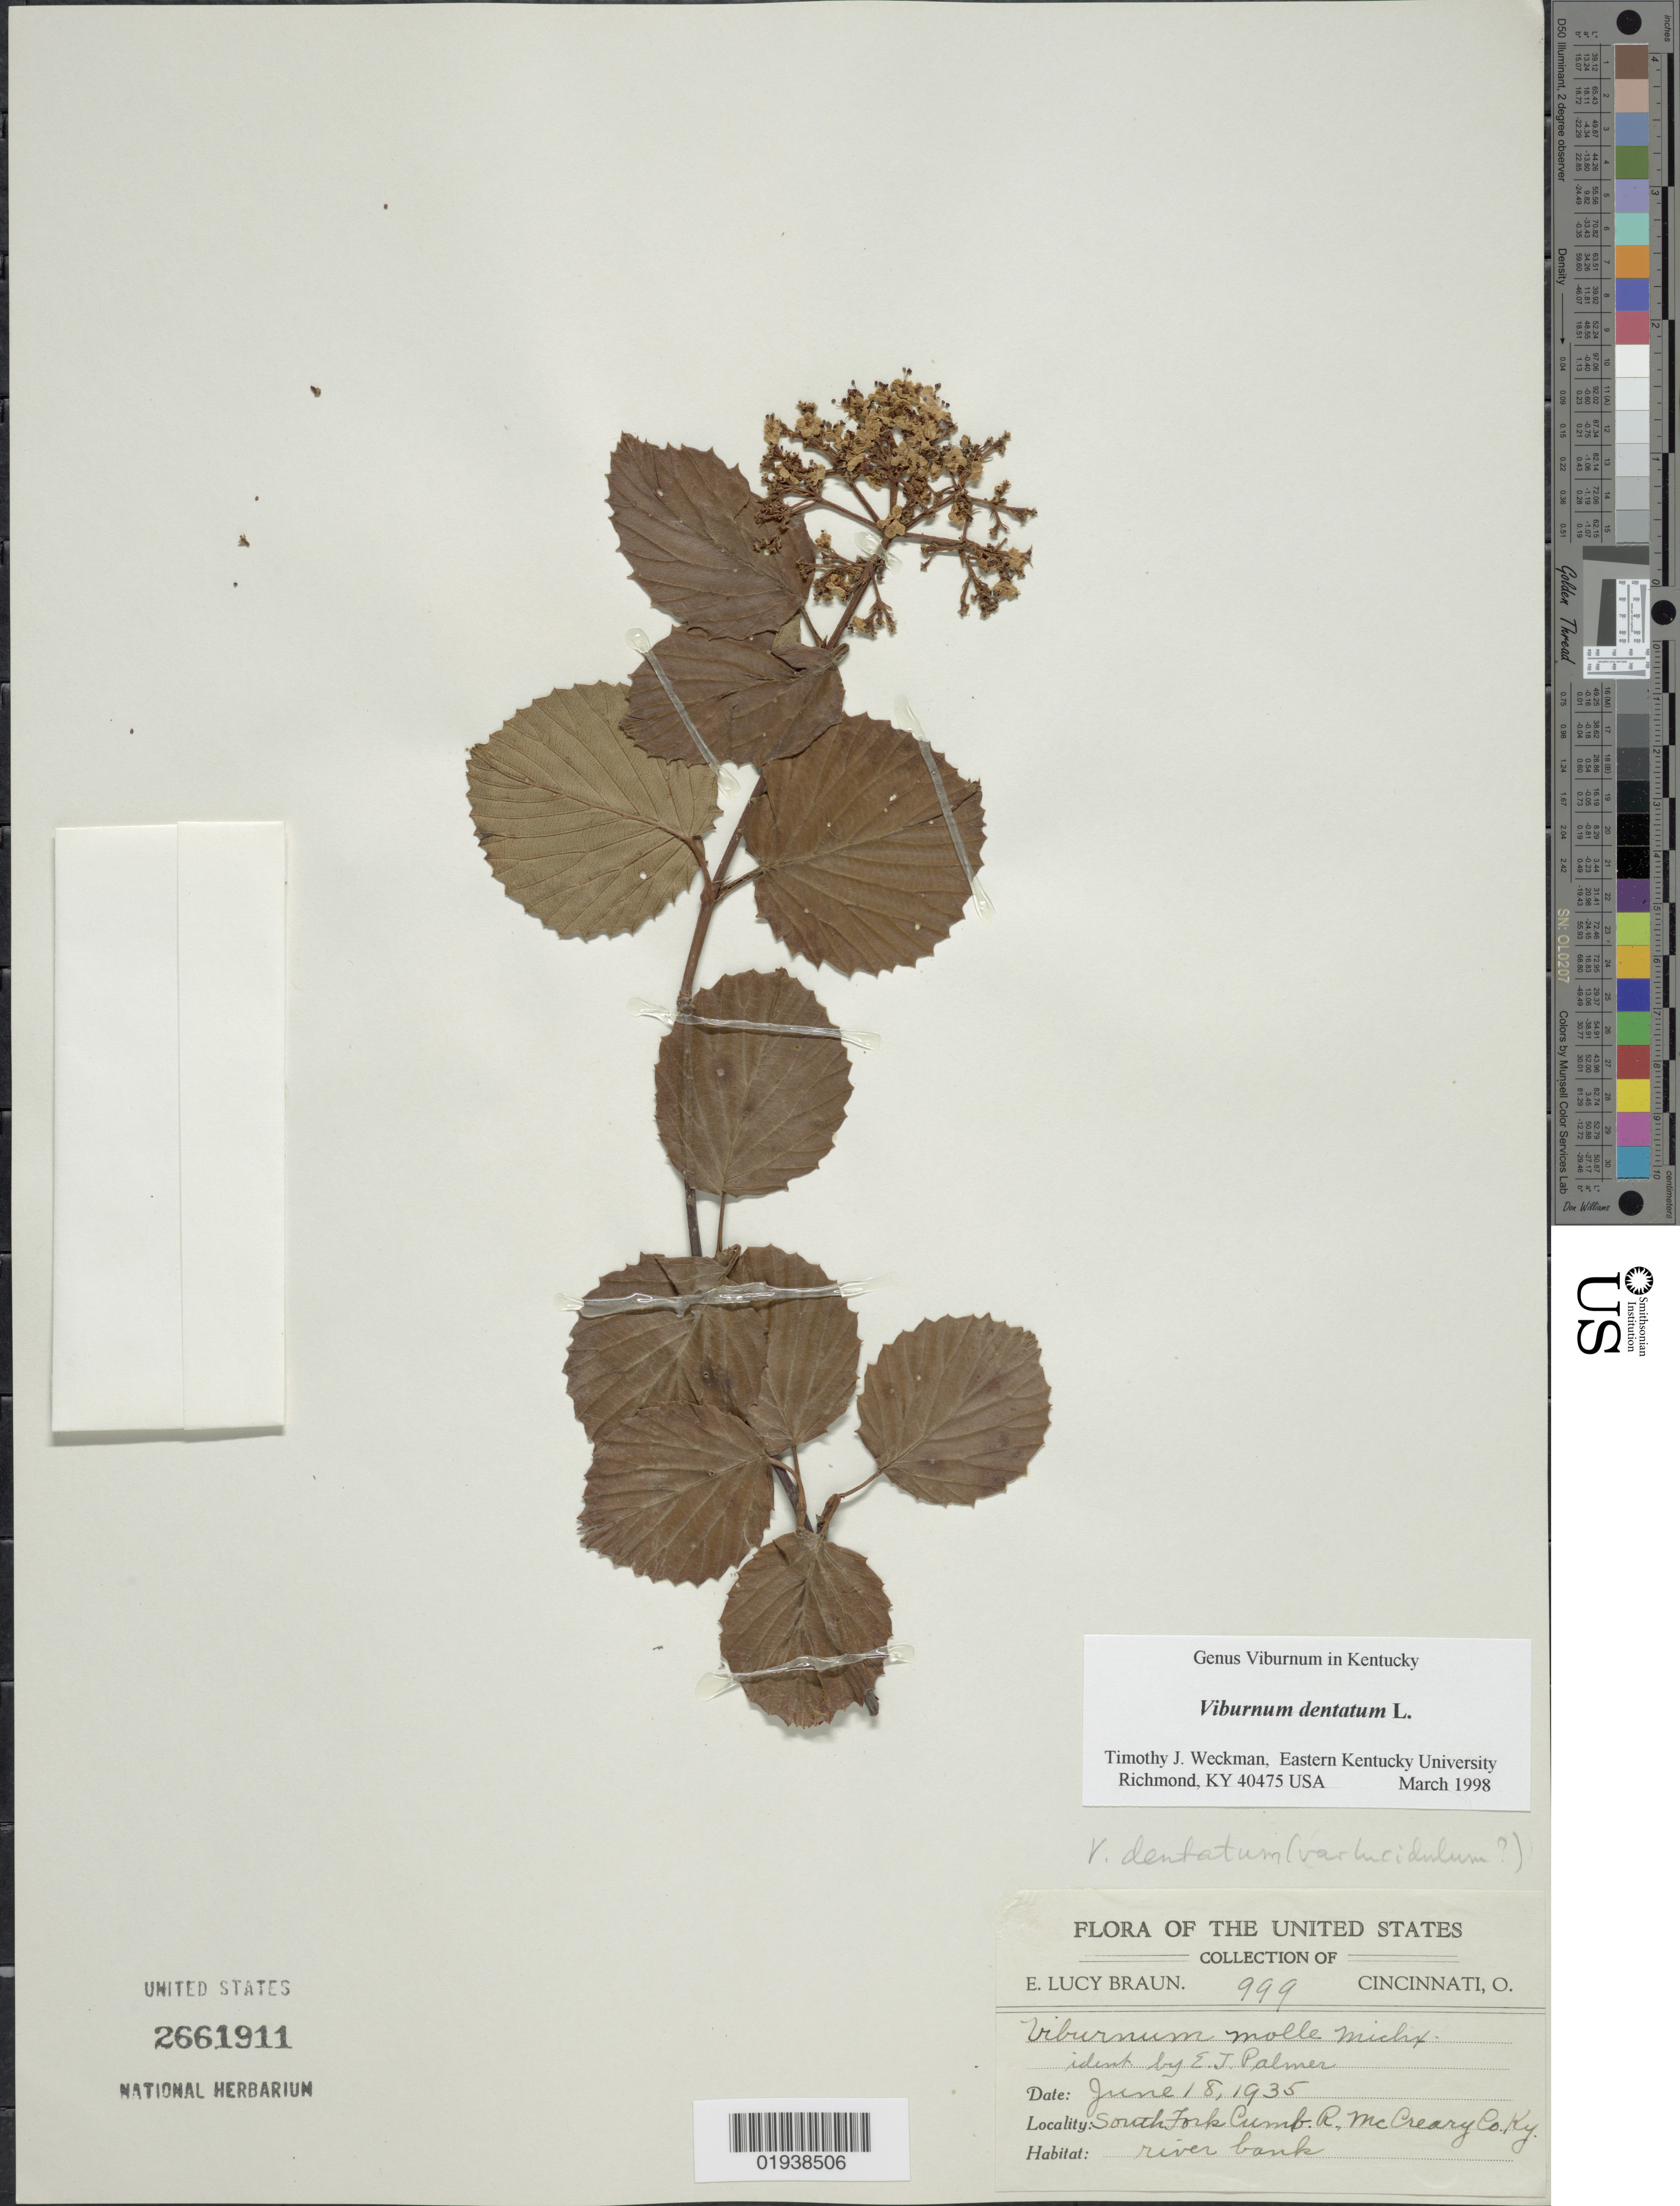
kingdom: Plantae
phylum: Tracheophyta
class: Magnoliopsida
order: Dipsacales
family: Viburnaceae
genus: Viburnum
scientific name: Viburnum dentatum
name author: L.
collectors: E. L. Braun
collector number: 999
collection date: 1935-06-18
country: United States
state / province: Kentucky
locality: South Fork Cumb.R., McCreary Co., Ky.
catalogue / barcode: US 2661911